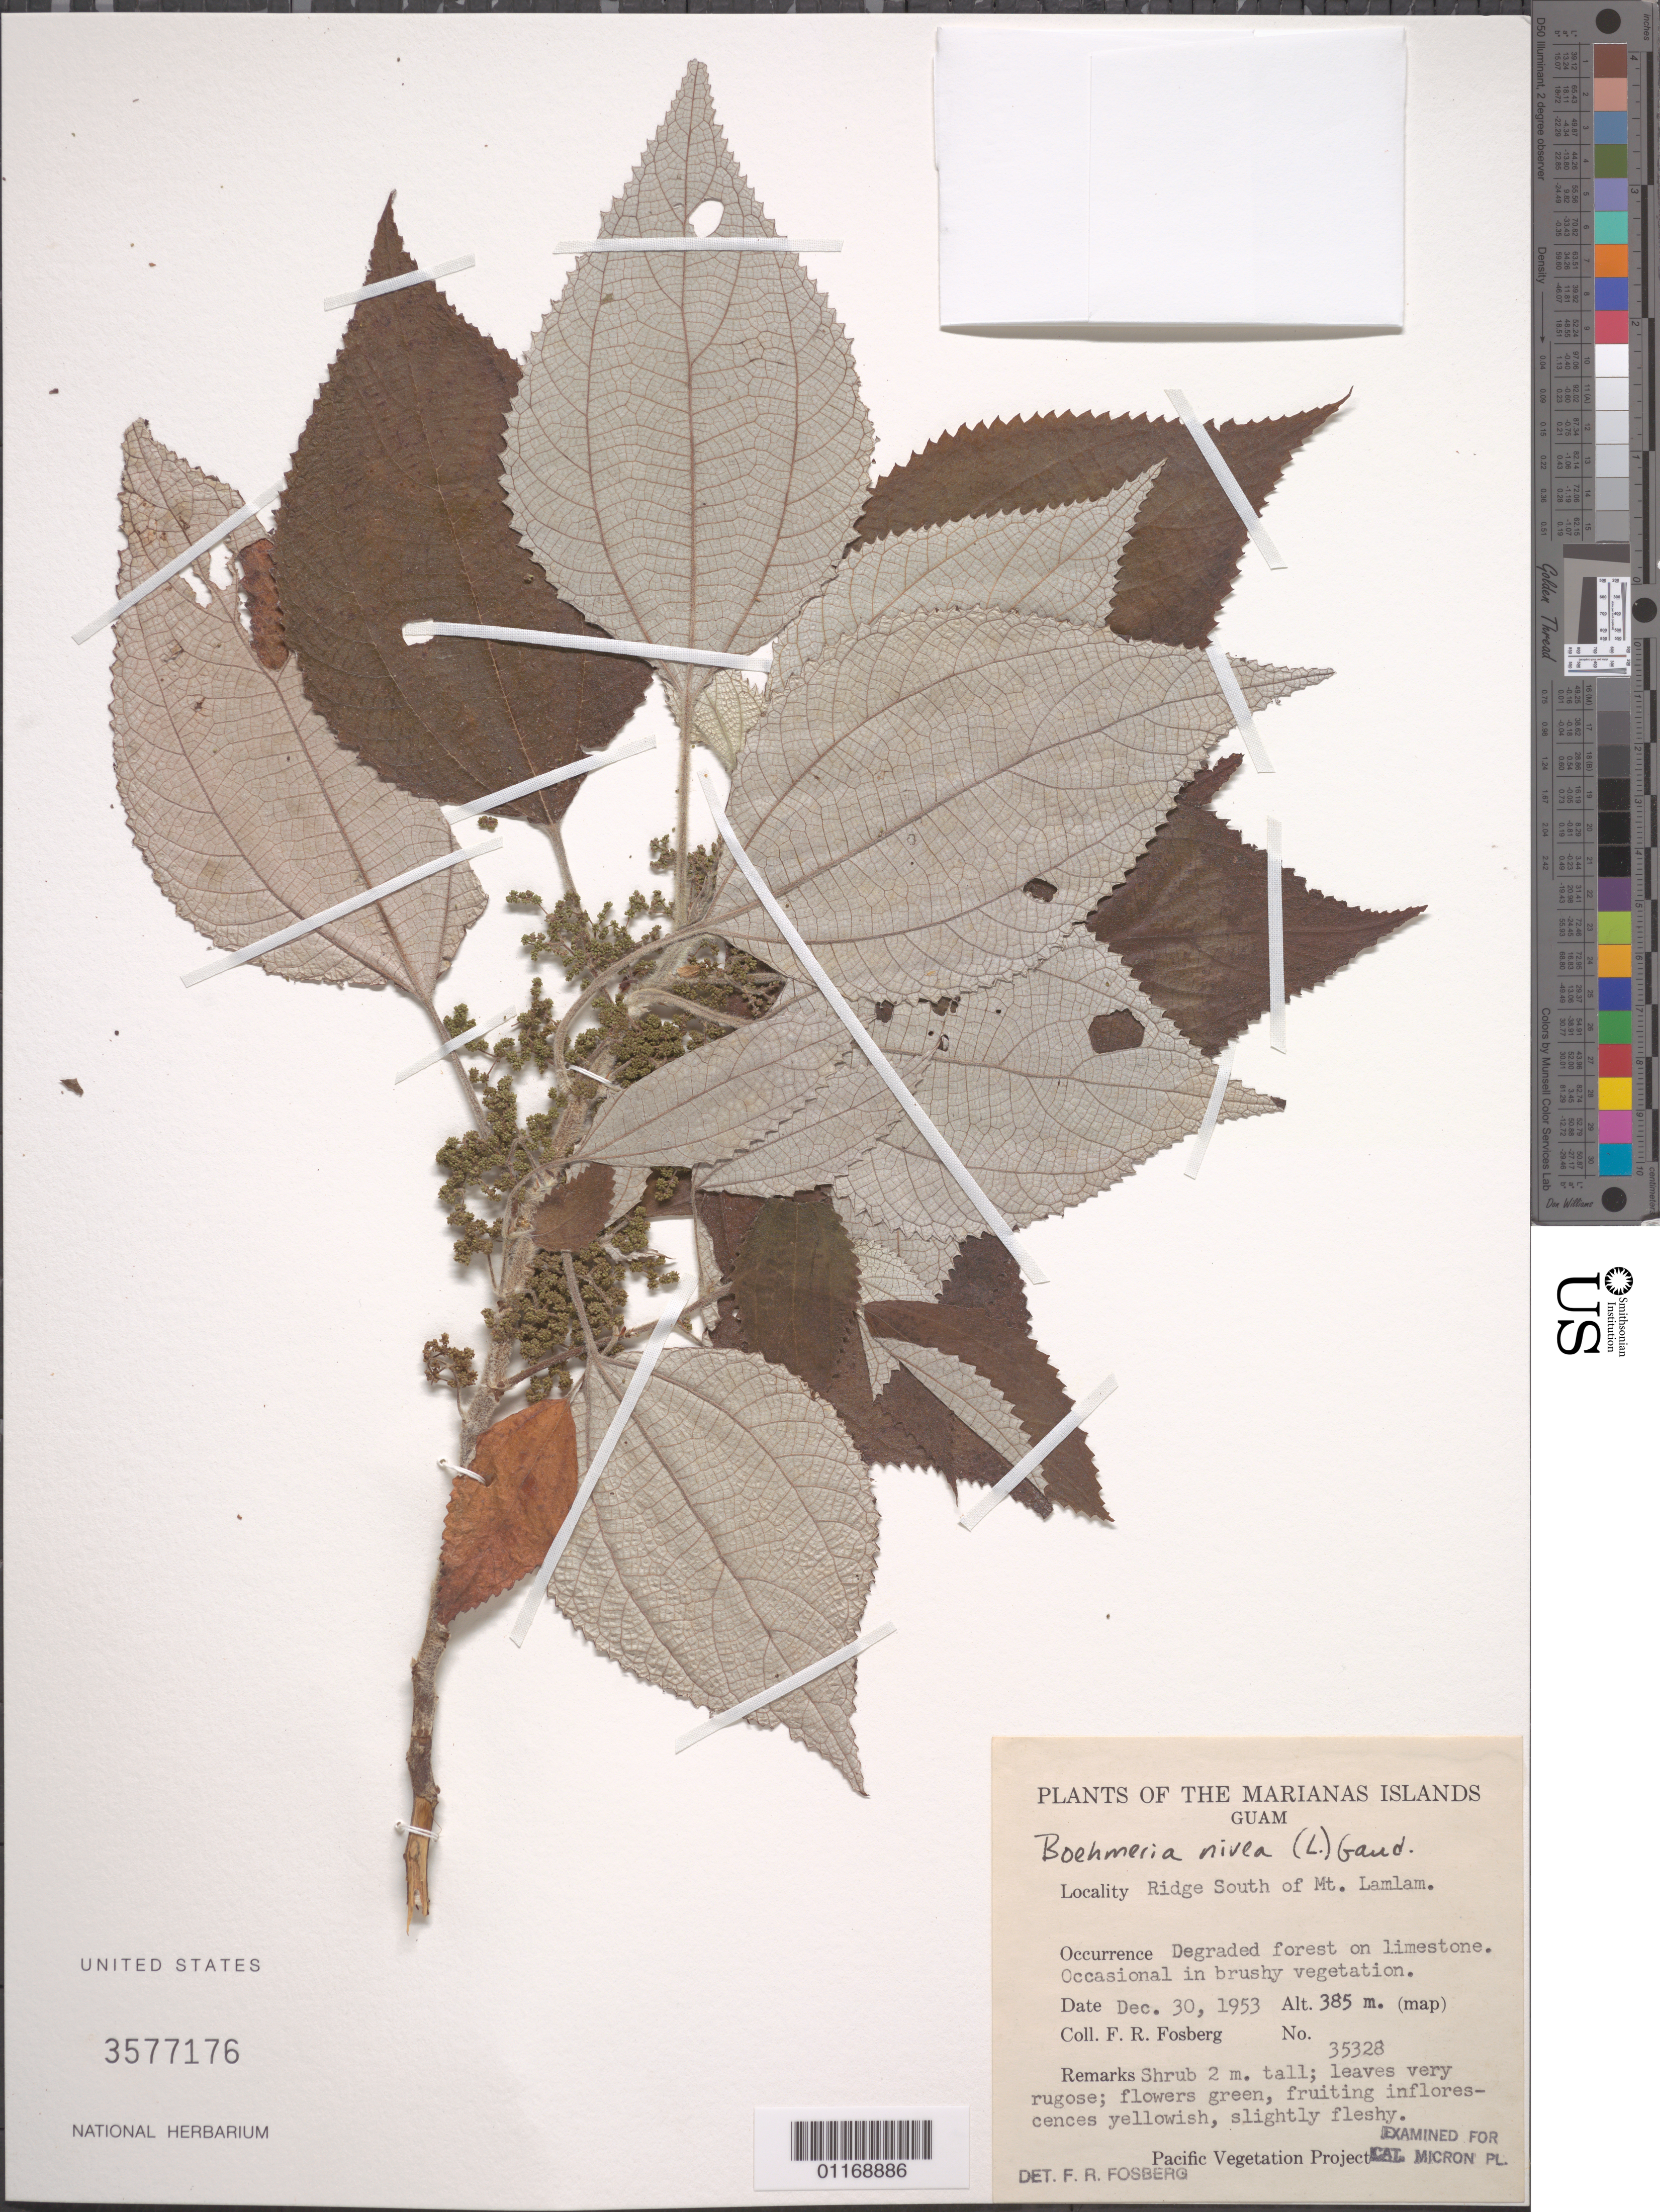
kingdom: Plantae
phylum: Tracheophyta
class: Magnoliopsida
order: Rosales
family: Urticaceae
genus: Boehmeria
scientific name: Boehmeria nivea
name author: (L.) Gaudich.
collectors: F. R. Fosberg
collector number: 35328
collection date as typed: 30 Dec 1953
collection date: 1953-12-30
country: Guam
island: Guam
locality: Ridge south of Mt. Lamlam.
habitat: Degraded forest on limestone.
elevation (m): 385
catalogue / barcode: US 3577176